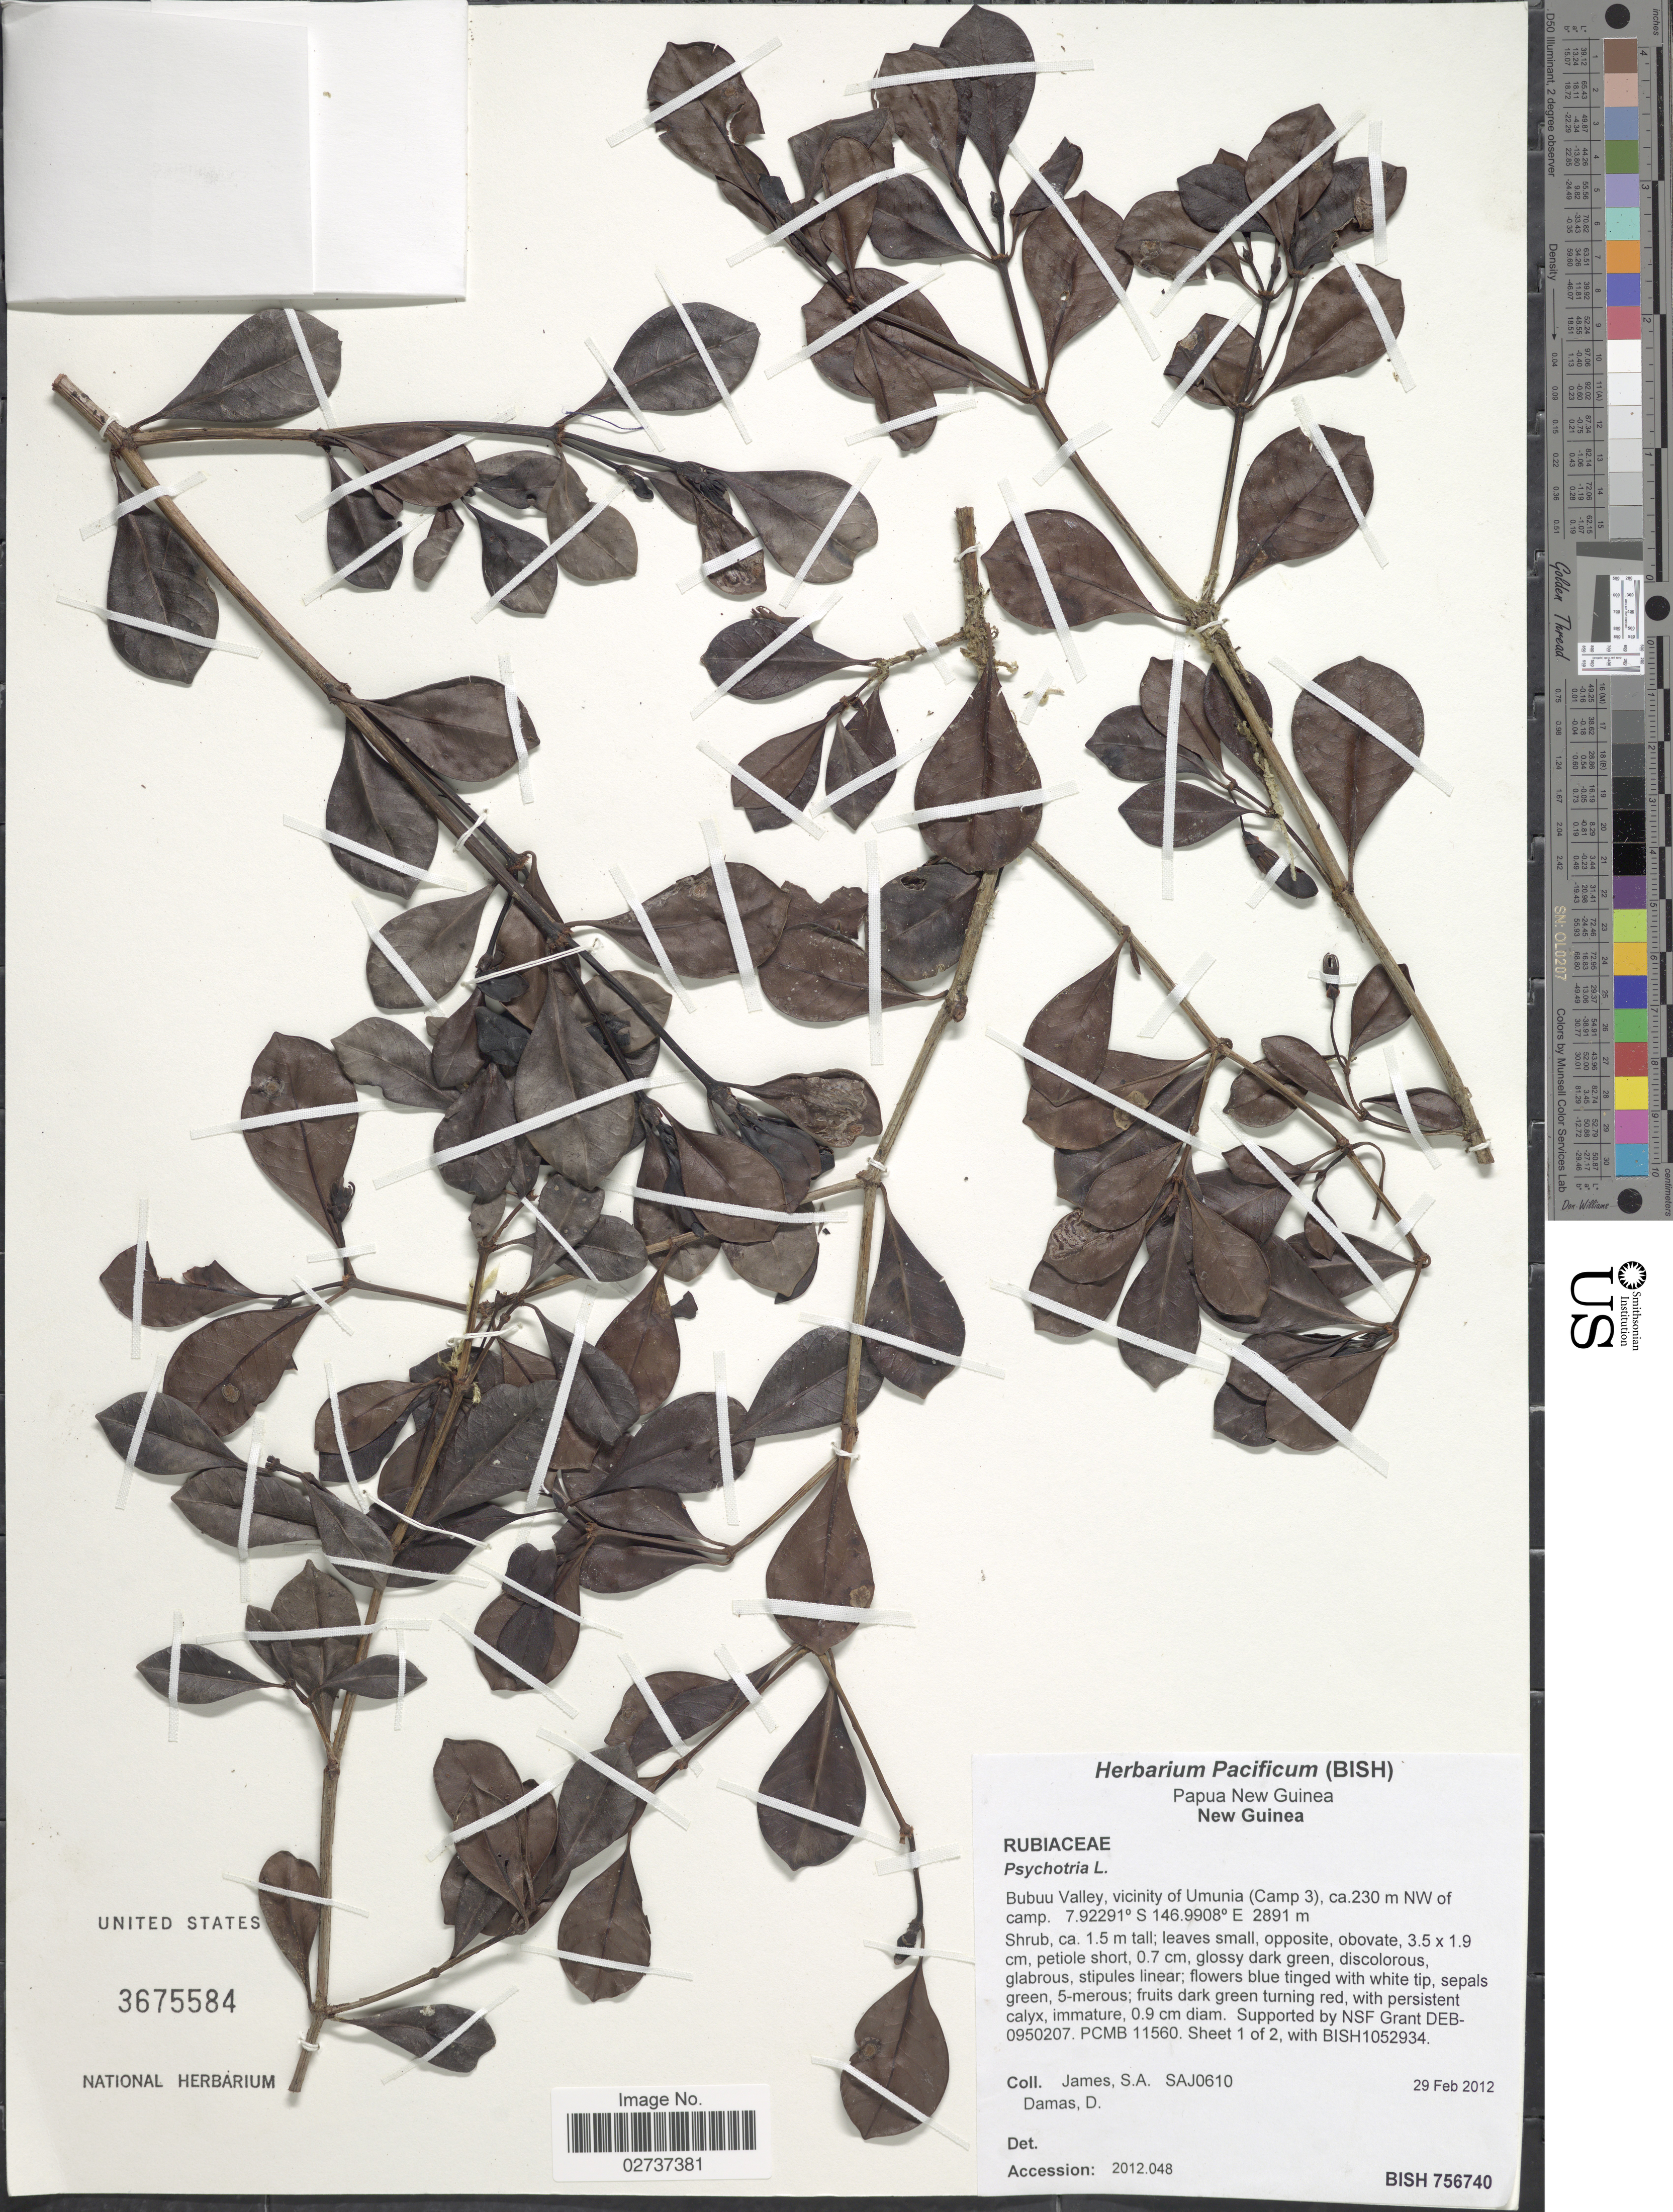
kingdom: Plantae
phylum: Tracheophyta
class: Magnoliopsida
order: Gentianales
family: Rubiaceae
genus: Psychotria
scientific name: Psychotria sp.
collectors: S. James & D. Damas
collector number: SAJ0610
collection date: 2012-02-29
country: Papua New Guinea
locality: New Guinea. Bubuu Valley, vicinity of Umunia (Camp 3), ca. 230 m. NW of camp.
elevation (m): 2891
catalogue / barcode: US 3675584